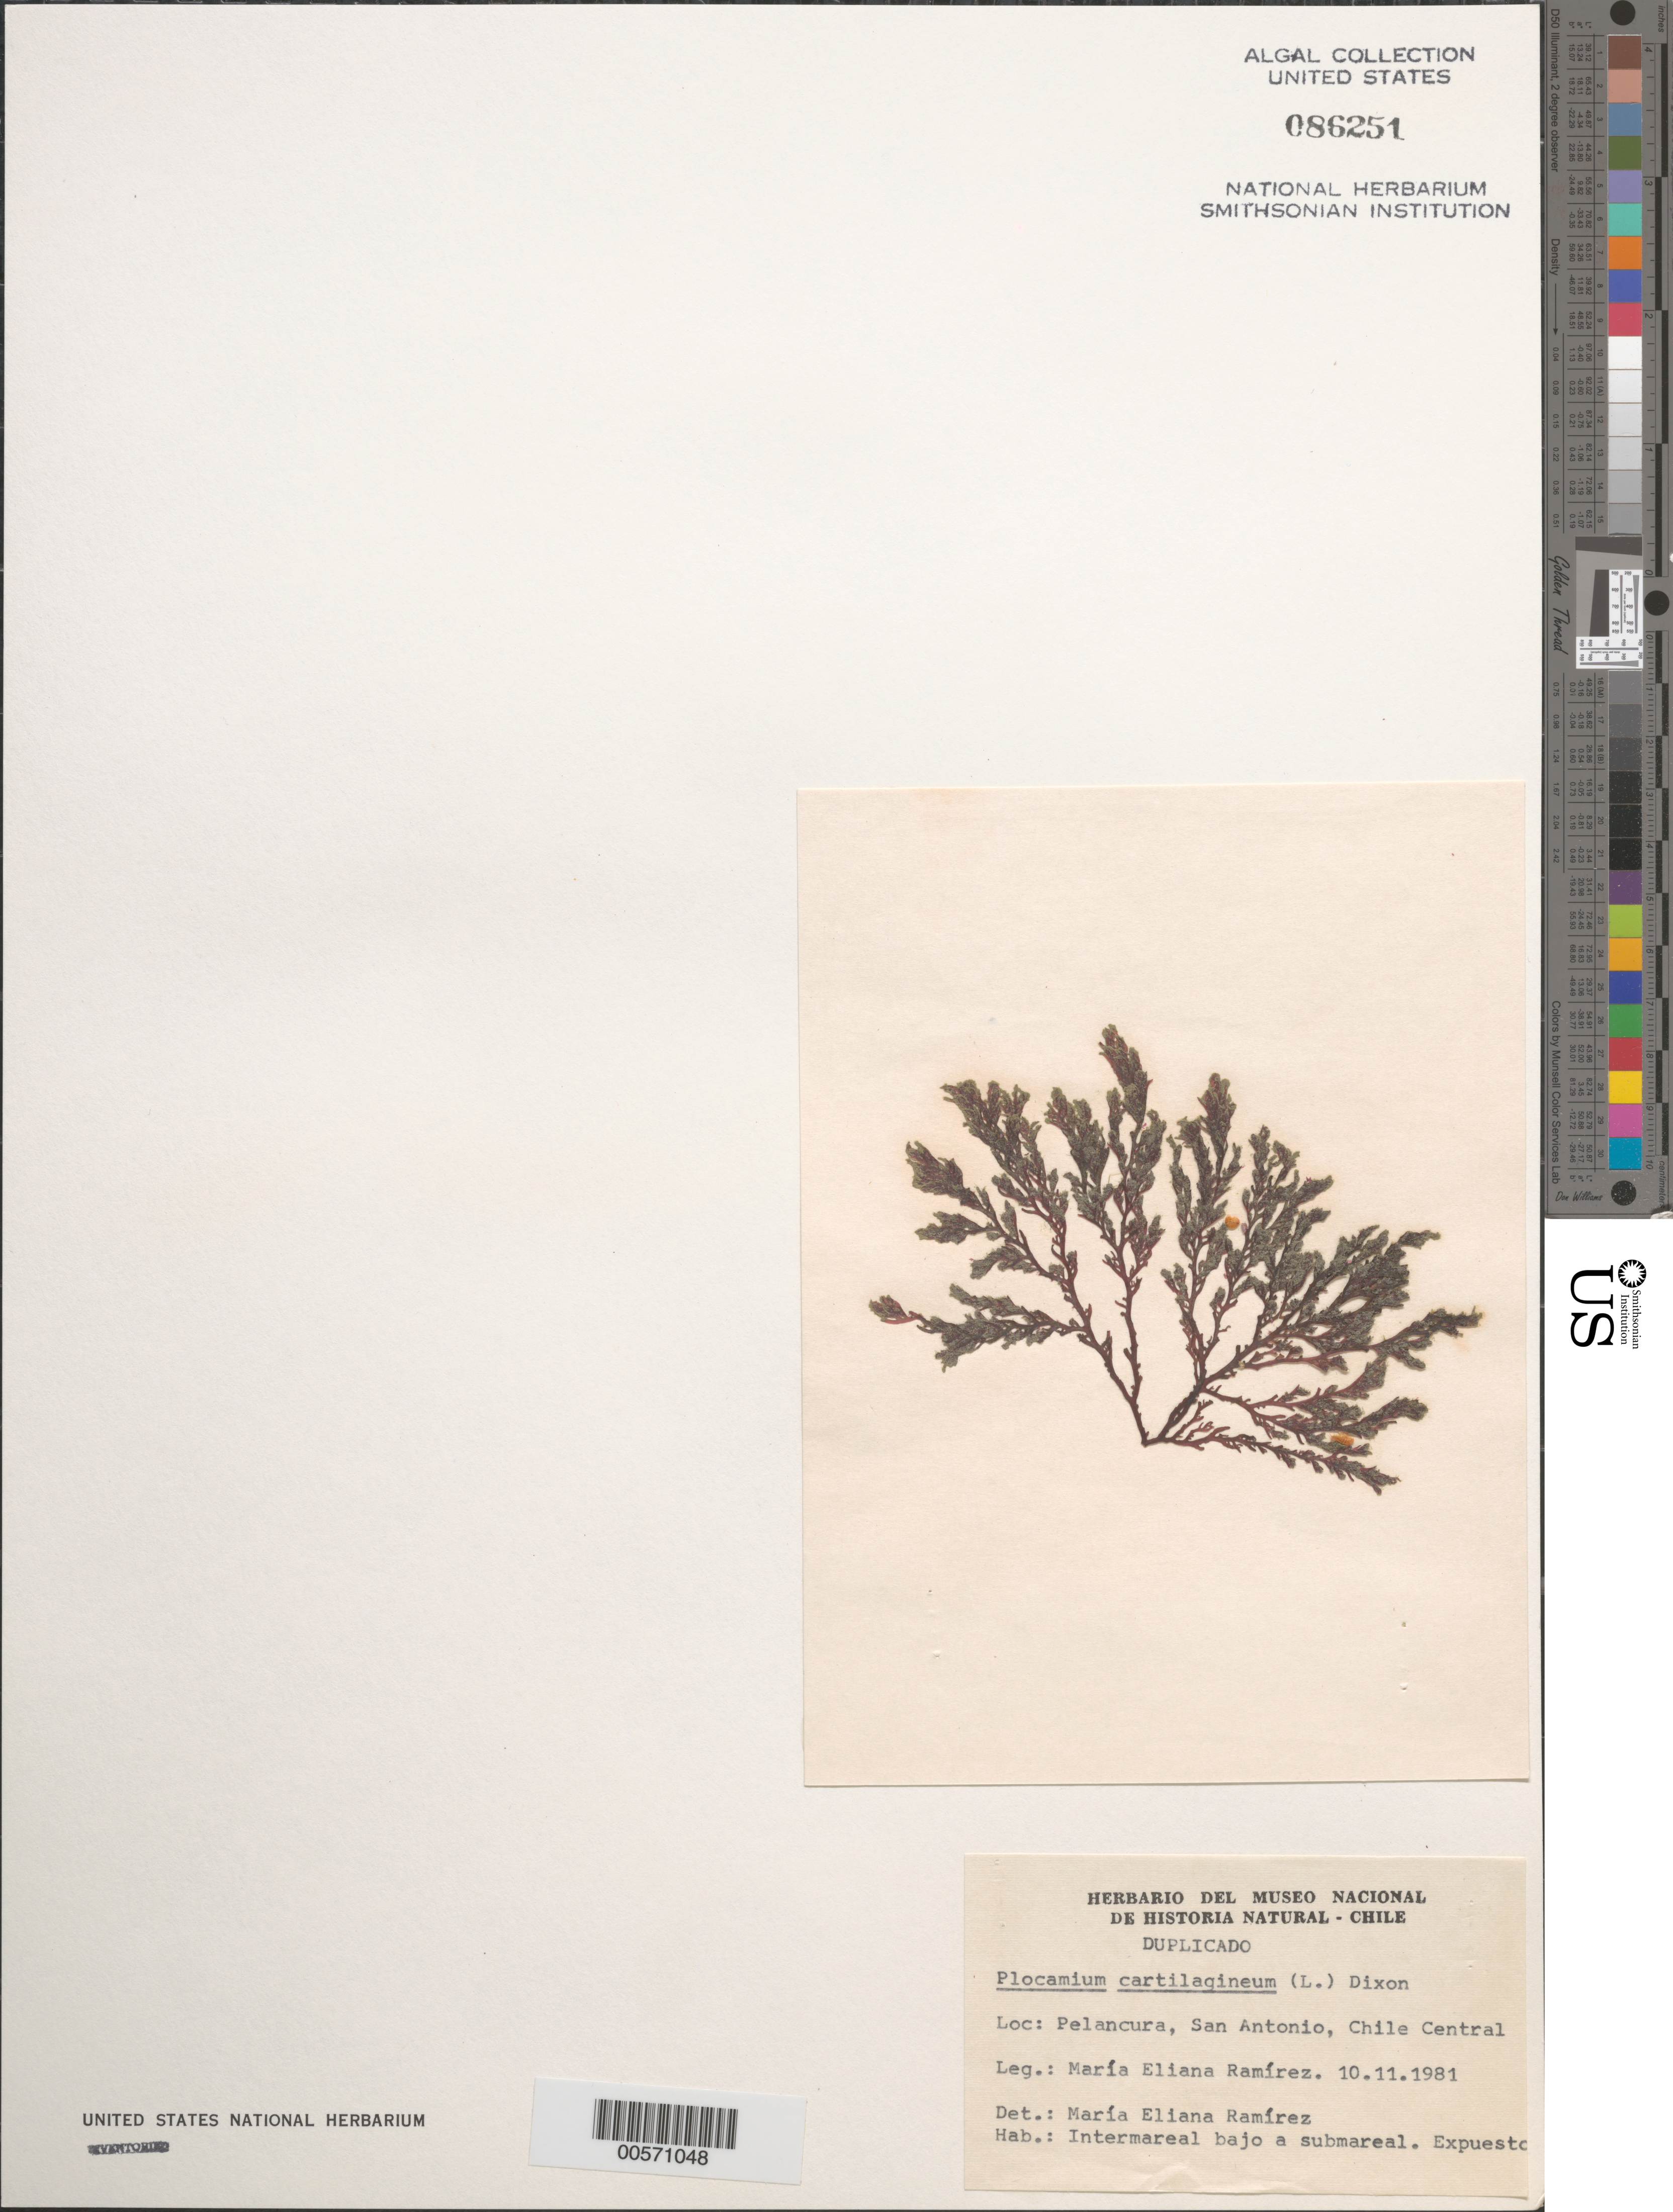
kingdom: Plantae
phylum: Rhodophyta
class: Florideophyceae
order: Plocamiales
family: Plocamiaceae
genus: Plocamium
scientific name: Plocamium cartilagineum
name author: (L.) P.S. Dixon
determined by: Ramírez, M. E.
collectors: M. E. Ramirez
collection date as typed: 10 Nov 1981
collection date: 1981-11-10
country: Chile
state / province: Región Metropolitana (RM)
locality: Pelancura, san antonio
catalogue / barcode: US 86251